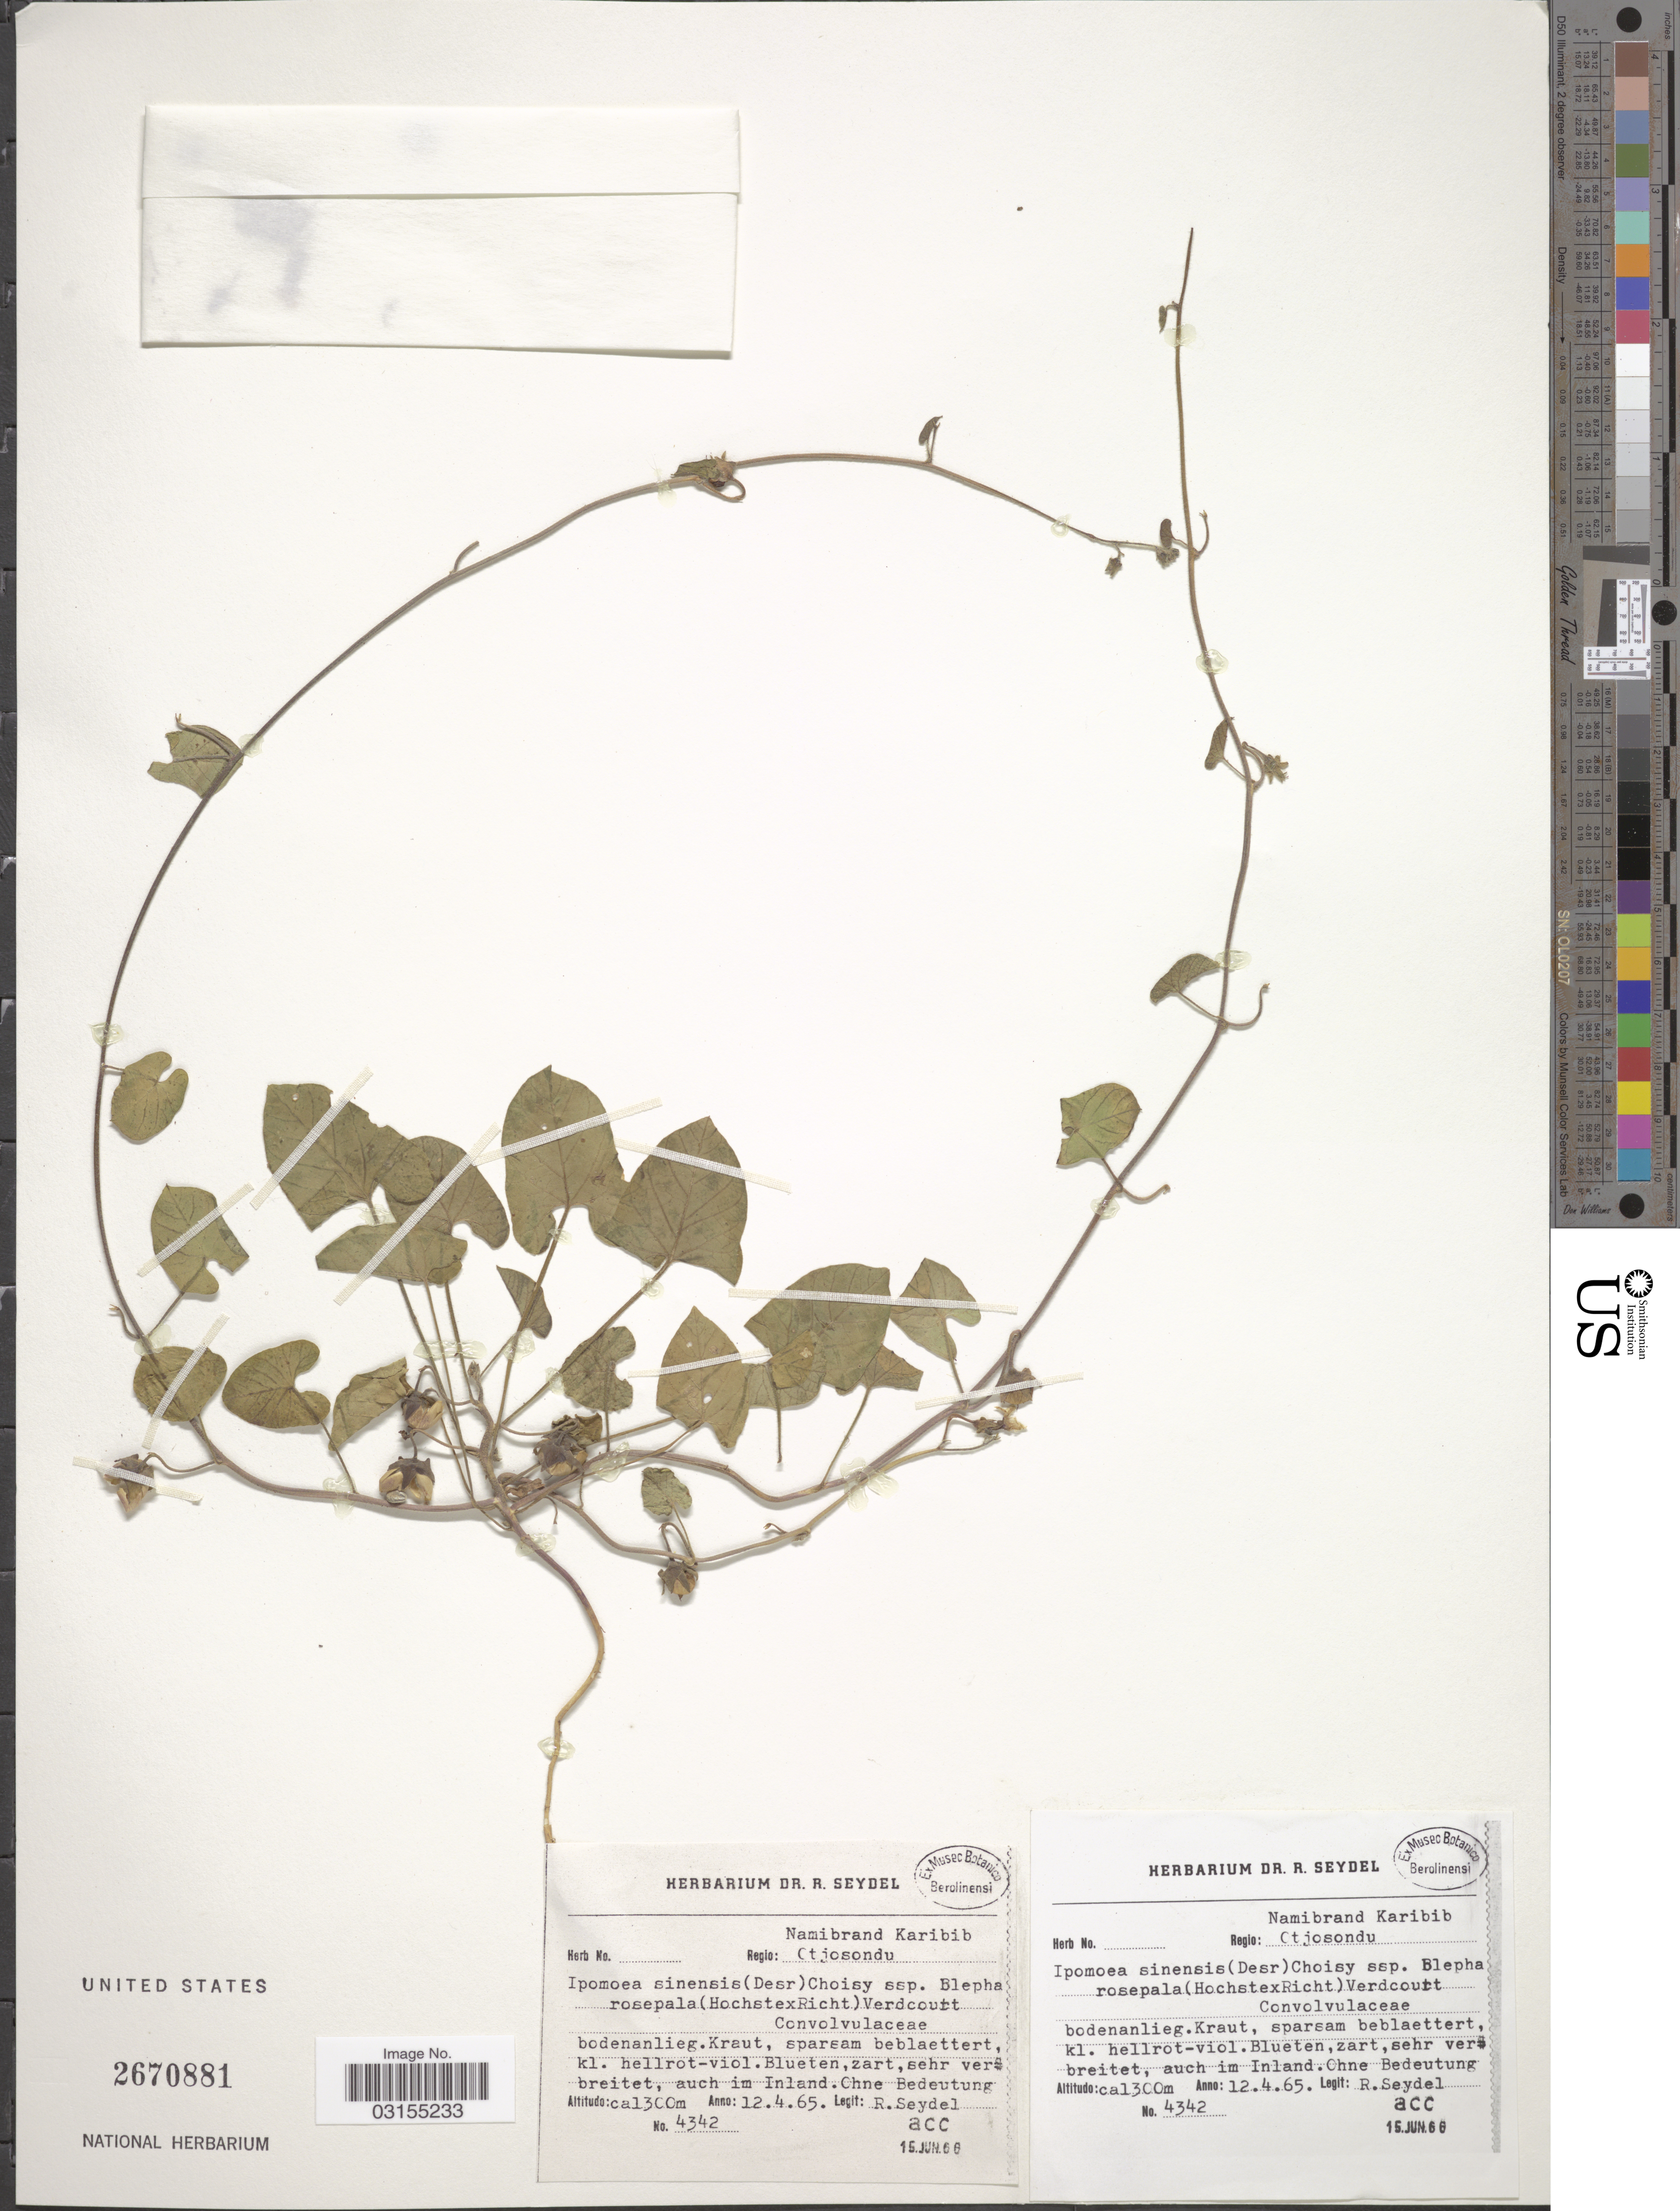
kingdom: Plantae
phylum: Tracheophyta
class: Magnoliopsida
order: Solanales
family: Convolvulaceae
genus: Ipomoea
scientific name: Ipomoea sinensis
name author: (Desr.) Choisy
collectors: R. Seydel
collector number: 4342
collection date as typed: Transcribed d/m/y: 12/4/65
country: Namibia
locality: Regio: Namibrand Karibib Otjosondu. Ohne Bedeutung.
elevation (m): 1300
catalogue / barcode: US 2670881